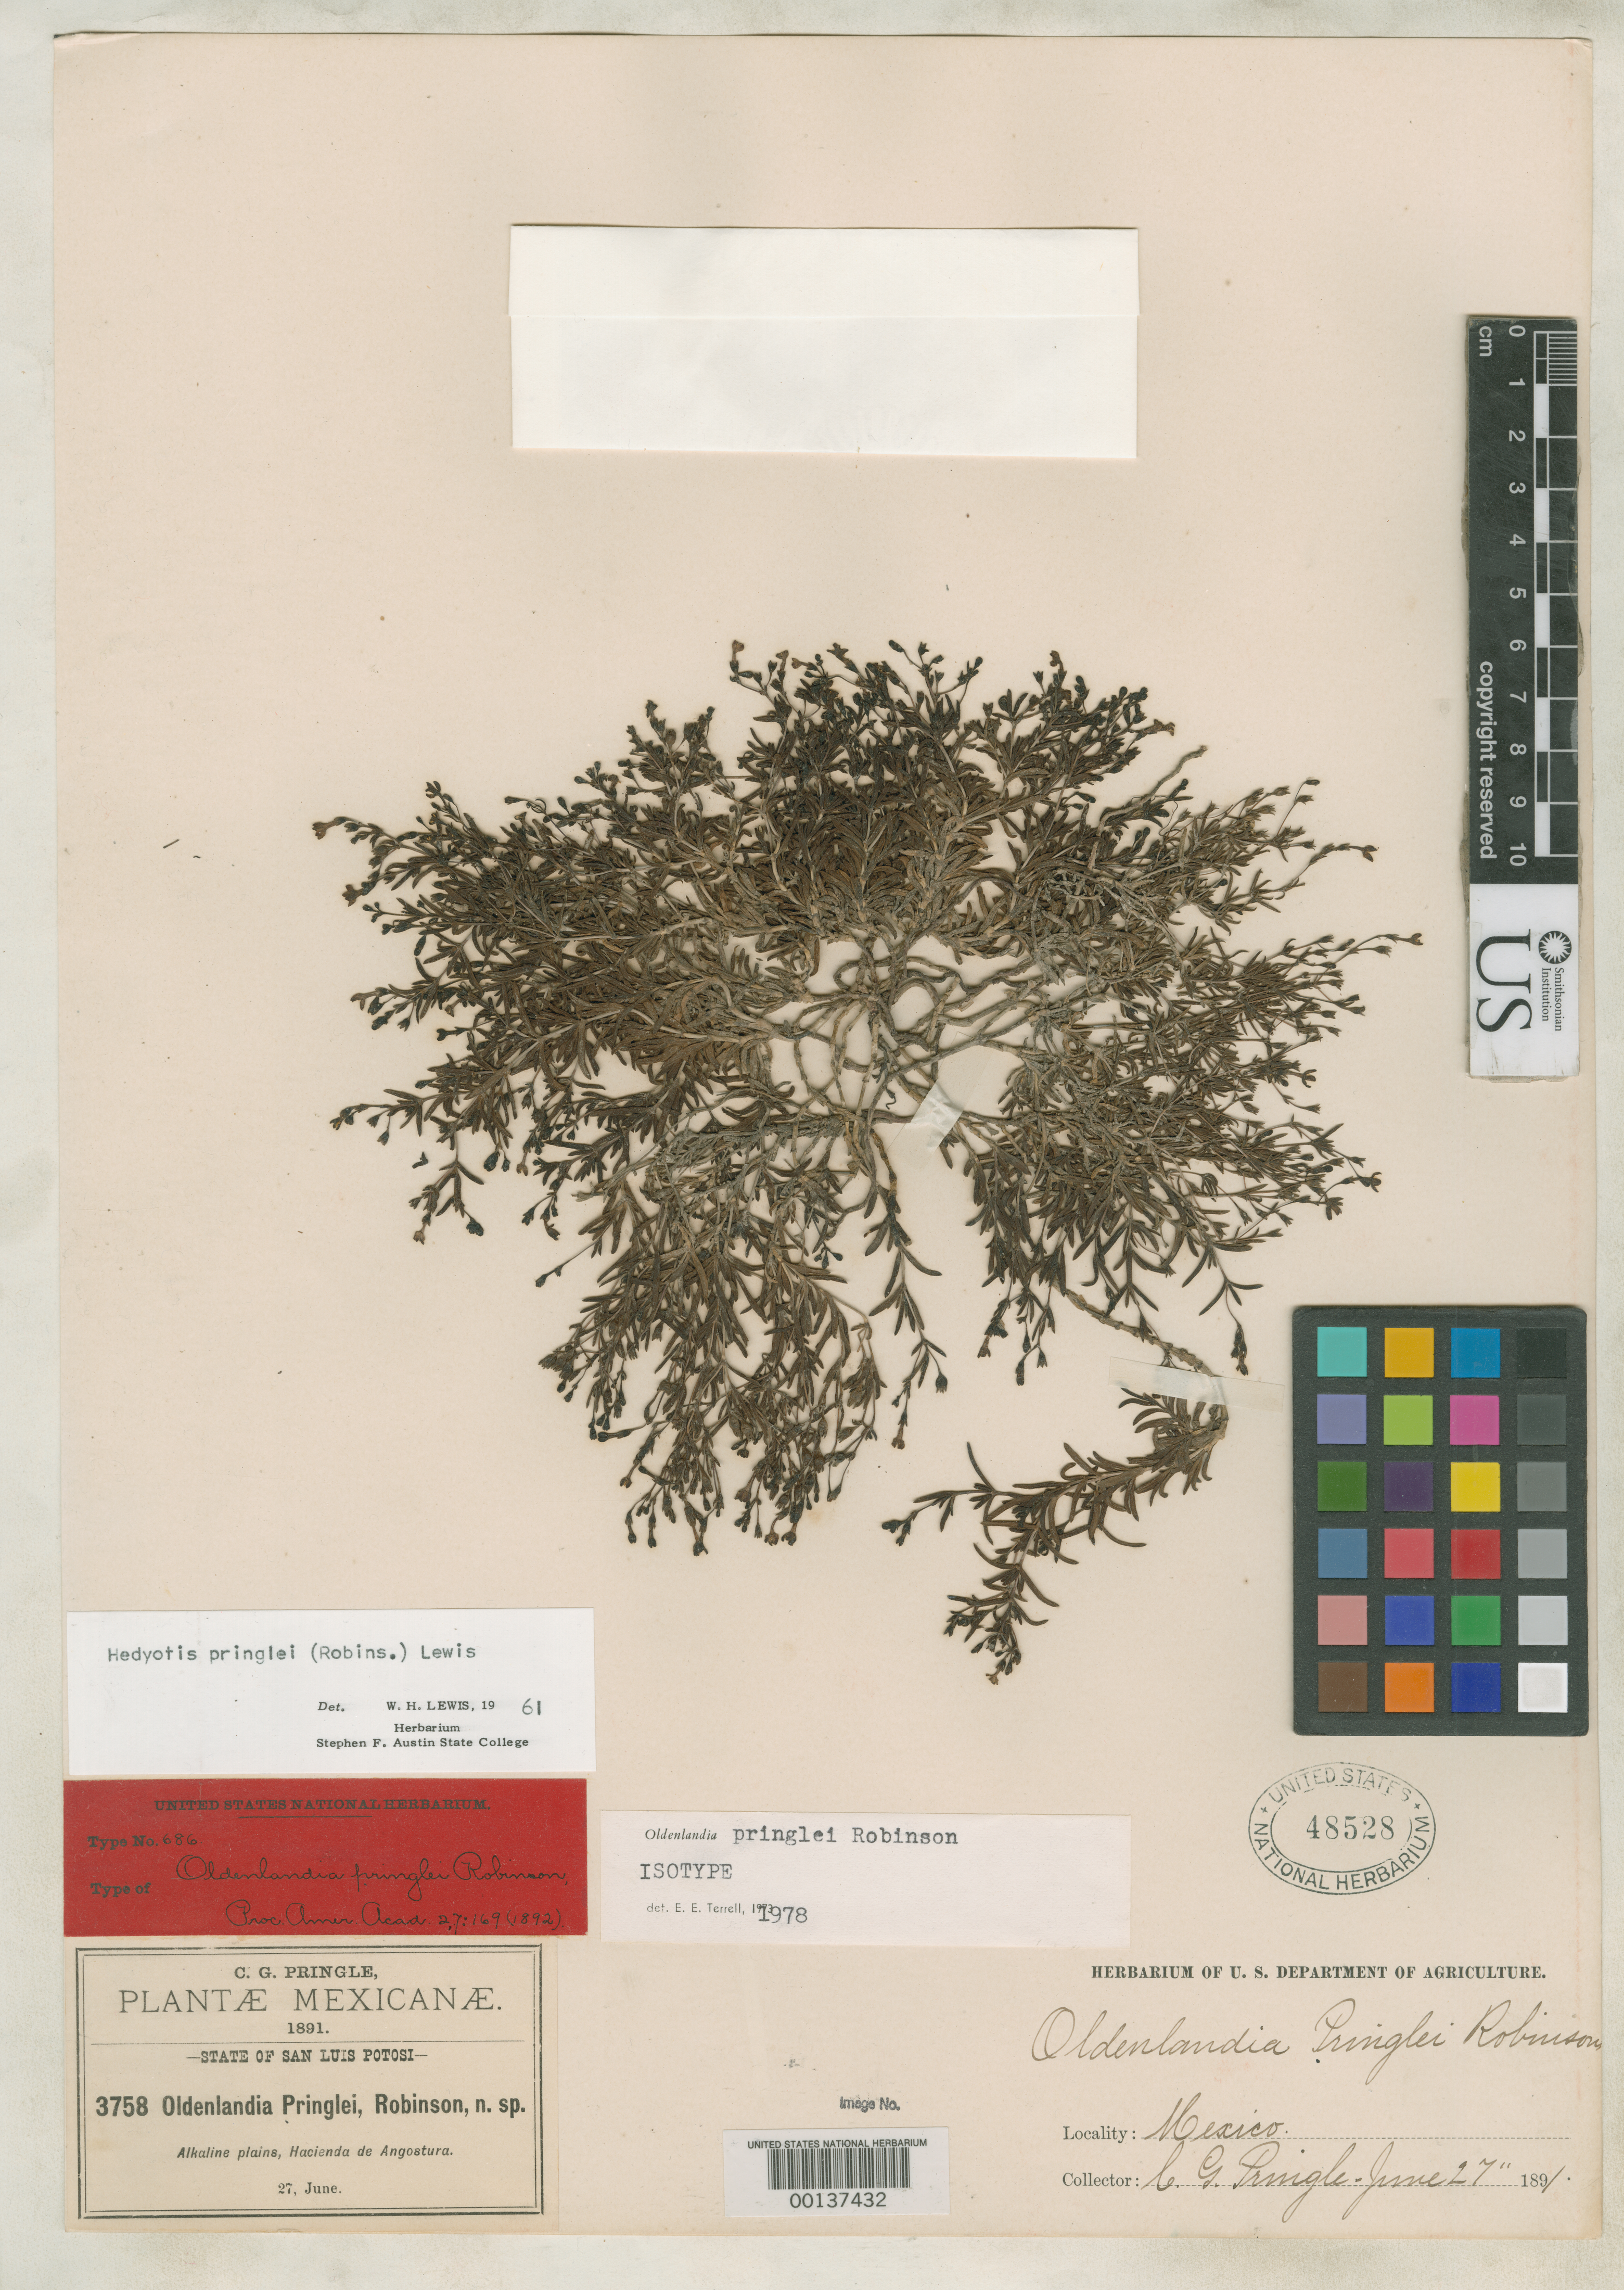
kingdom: Plantae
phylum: Tracheophyta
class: Magnoliopsida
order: Gentianales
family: Rubiaceae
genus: Oldenlandia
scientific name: Oldenlandia pringlei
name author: B.L. Rob.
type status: Isotype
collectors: C. G. Pringle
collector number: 3758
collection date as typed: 27 Jun 1891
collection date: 1891-06-27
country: Mexico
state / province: San Luis Potosi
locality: Hacienda de Angostura.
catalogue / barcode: US 48528